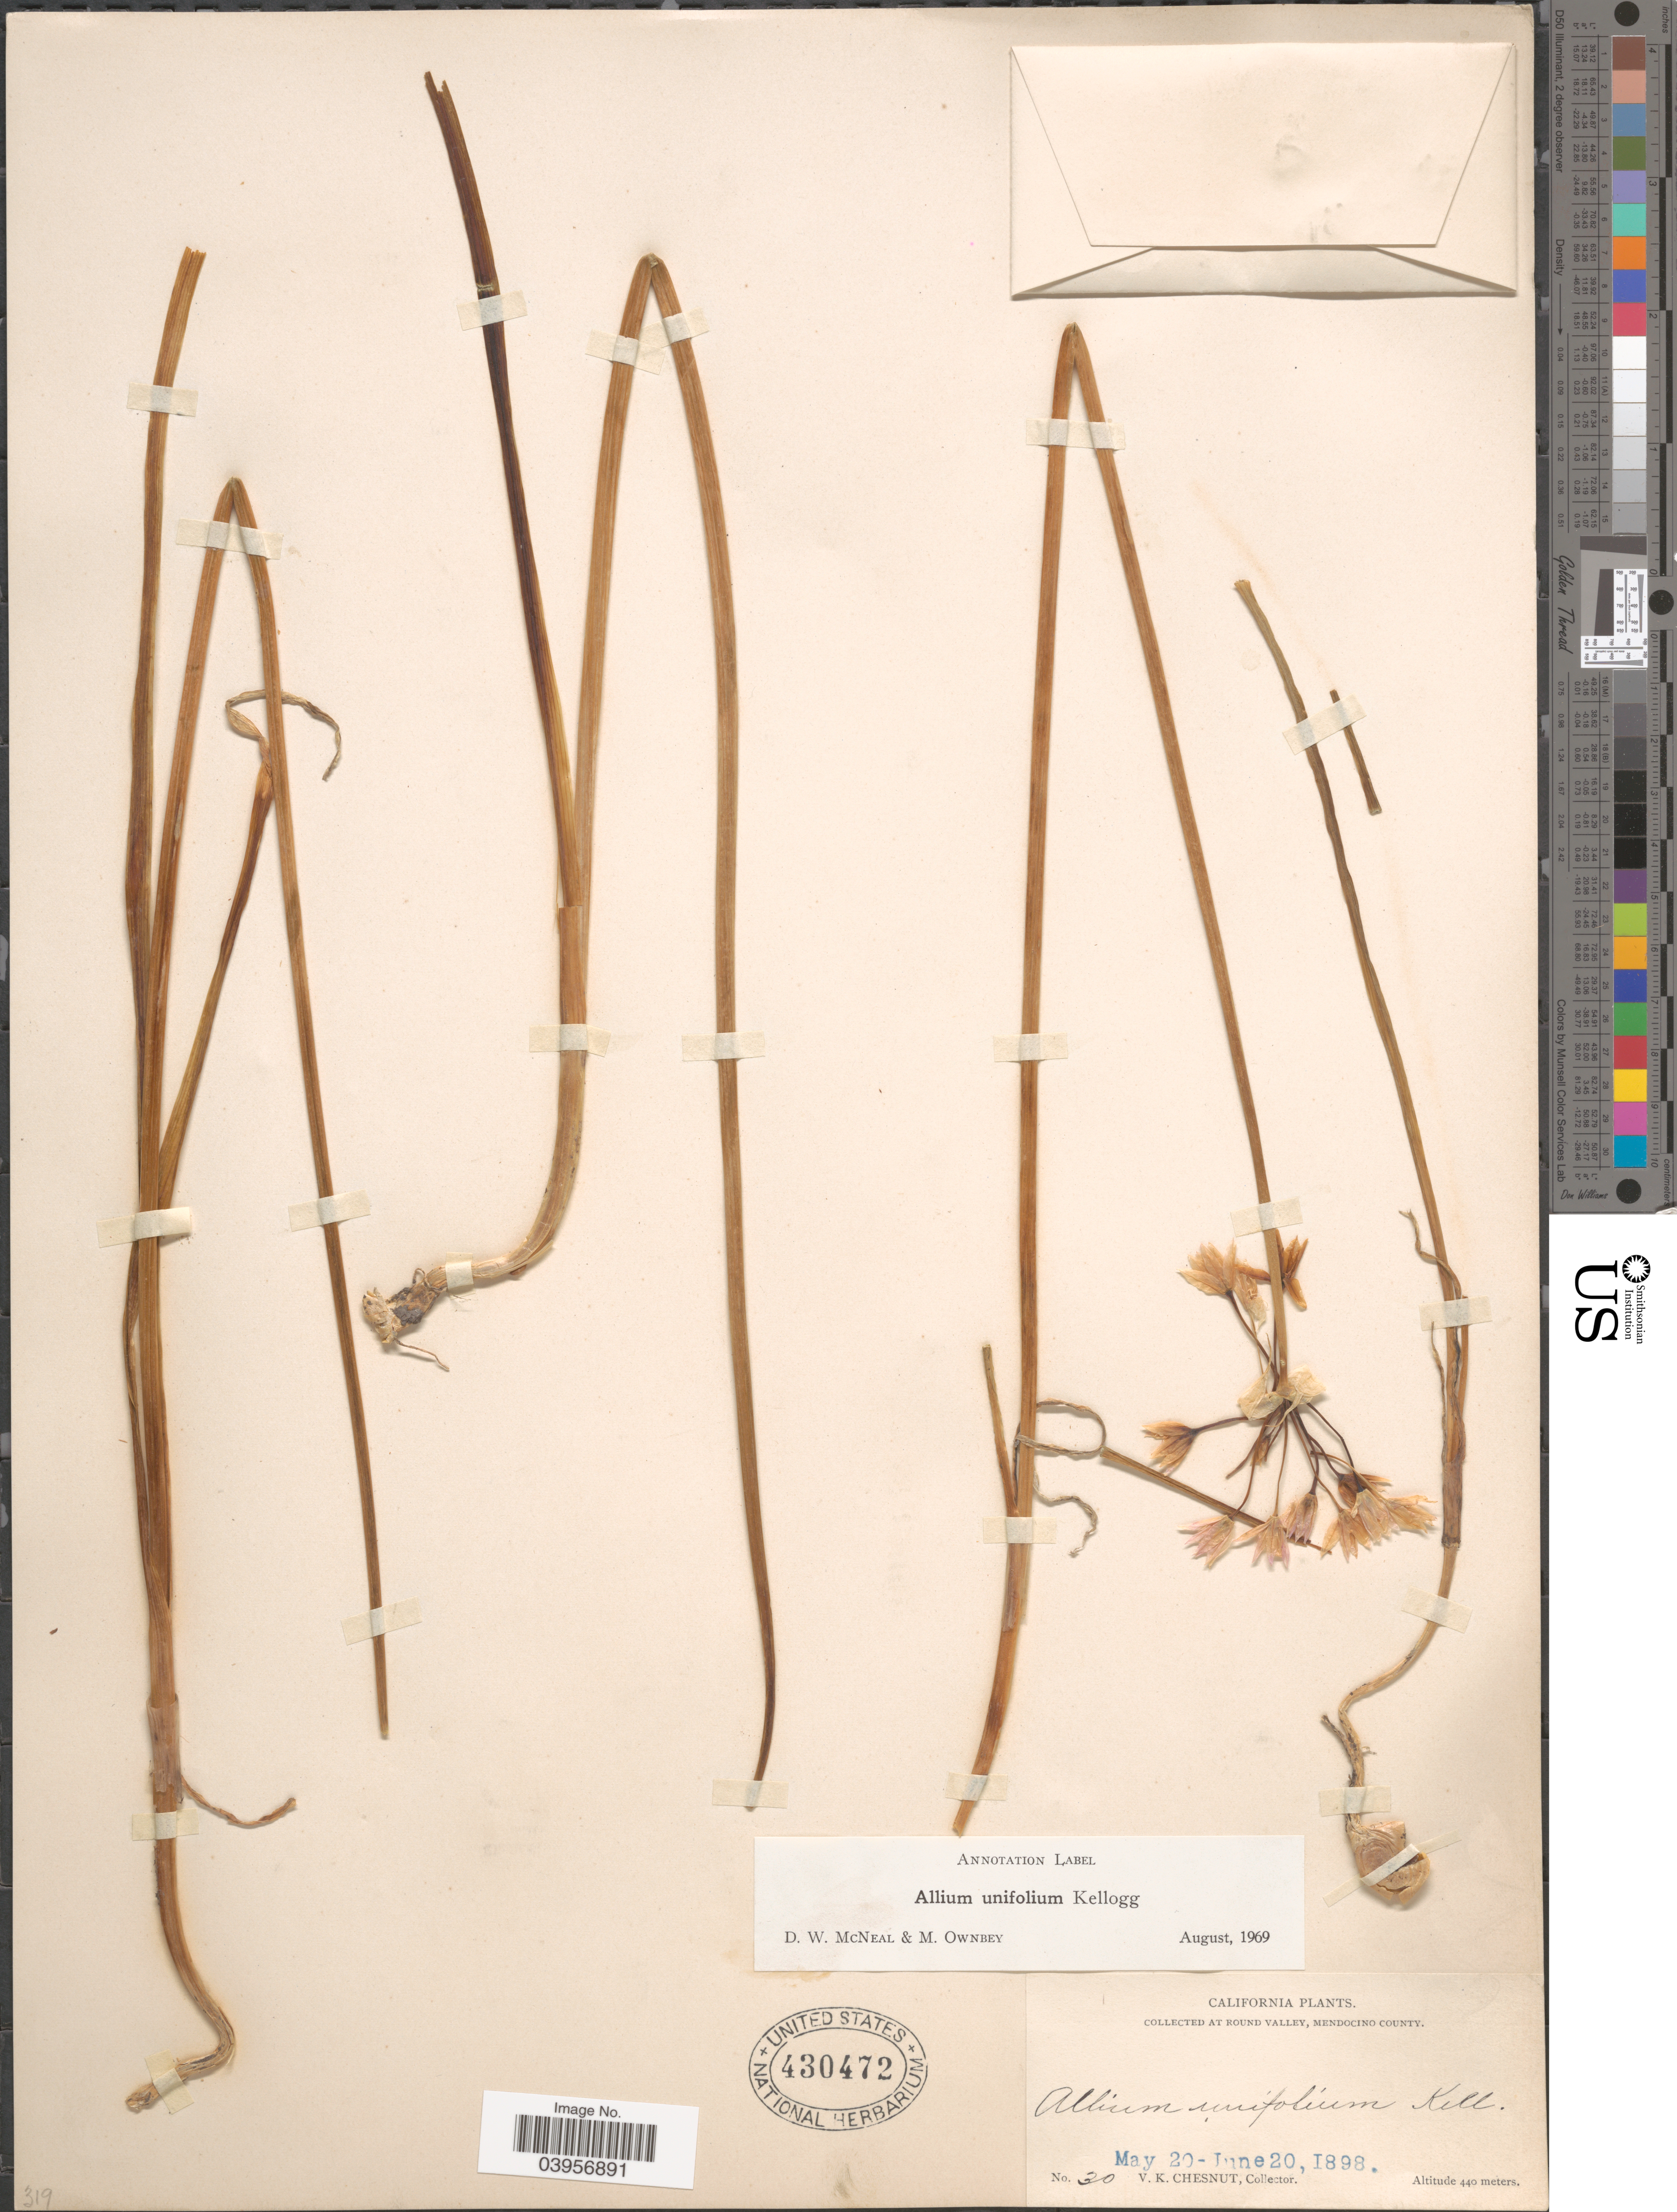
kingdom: Plantae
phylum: Tracheophyta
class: Liliopsida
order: Asparagales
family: Amaryllidaceae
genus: Allium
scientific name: Allium unifolium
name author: Kellogg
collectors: V. Chesnut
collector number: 30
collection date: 1898-05-20/1898-06-20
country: United States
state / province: California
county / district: Mendocino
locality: At Round Valley, Mendocino County.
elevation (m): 440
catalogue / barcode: US 430472